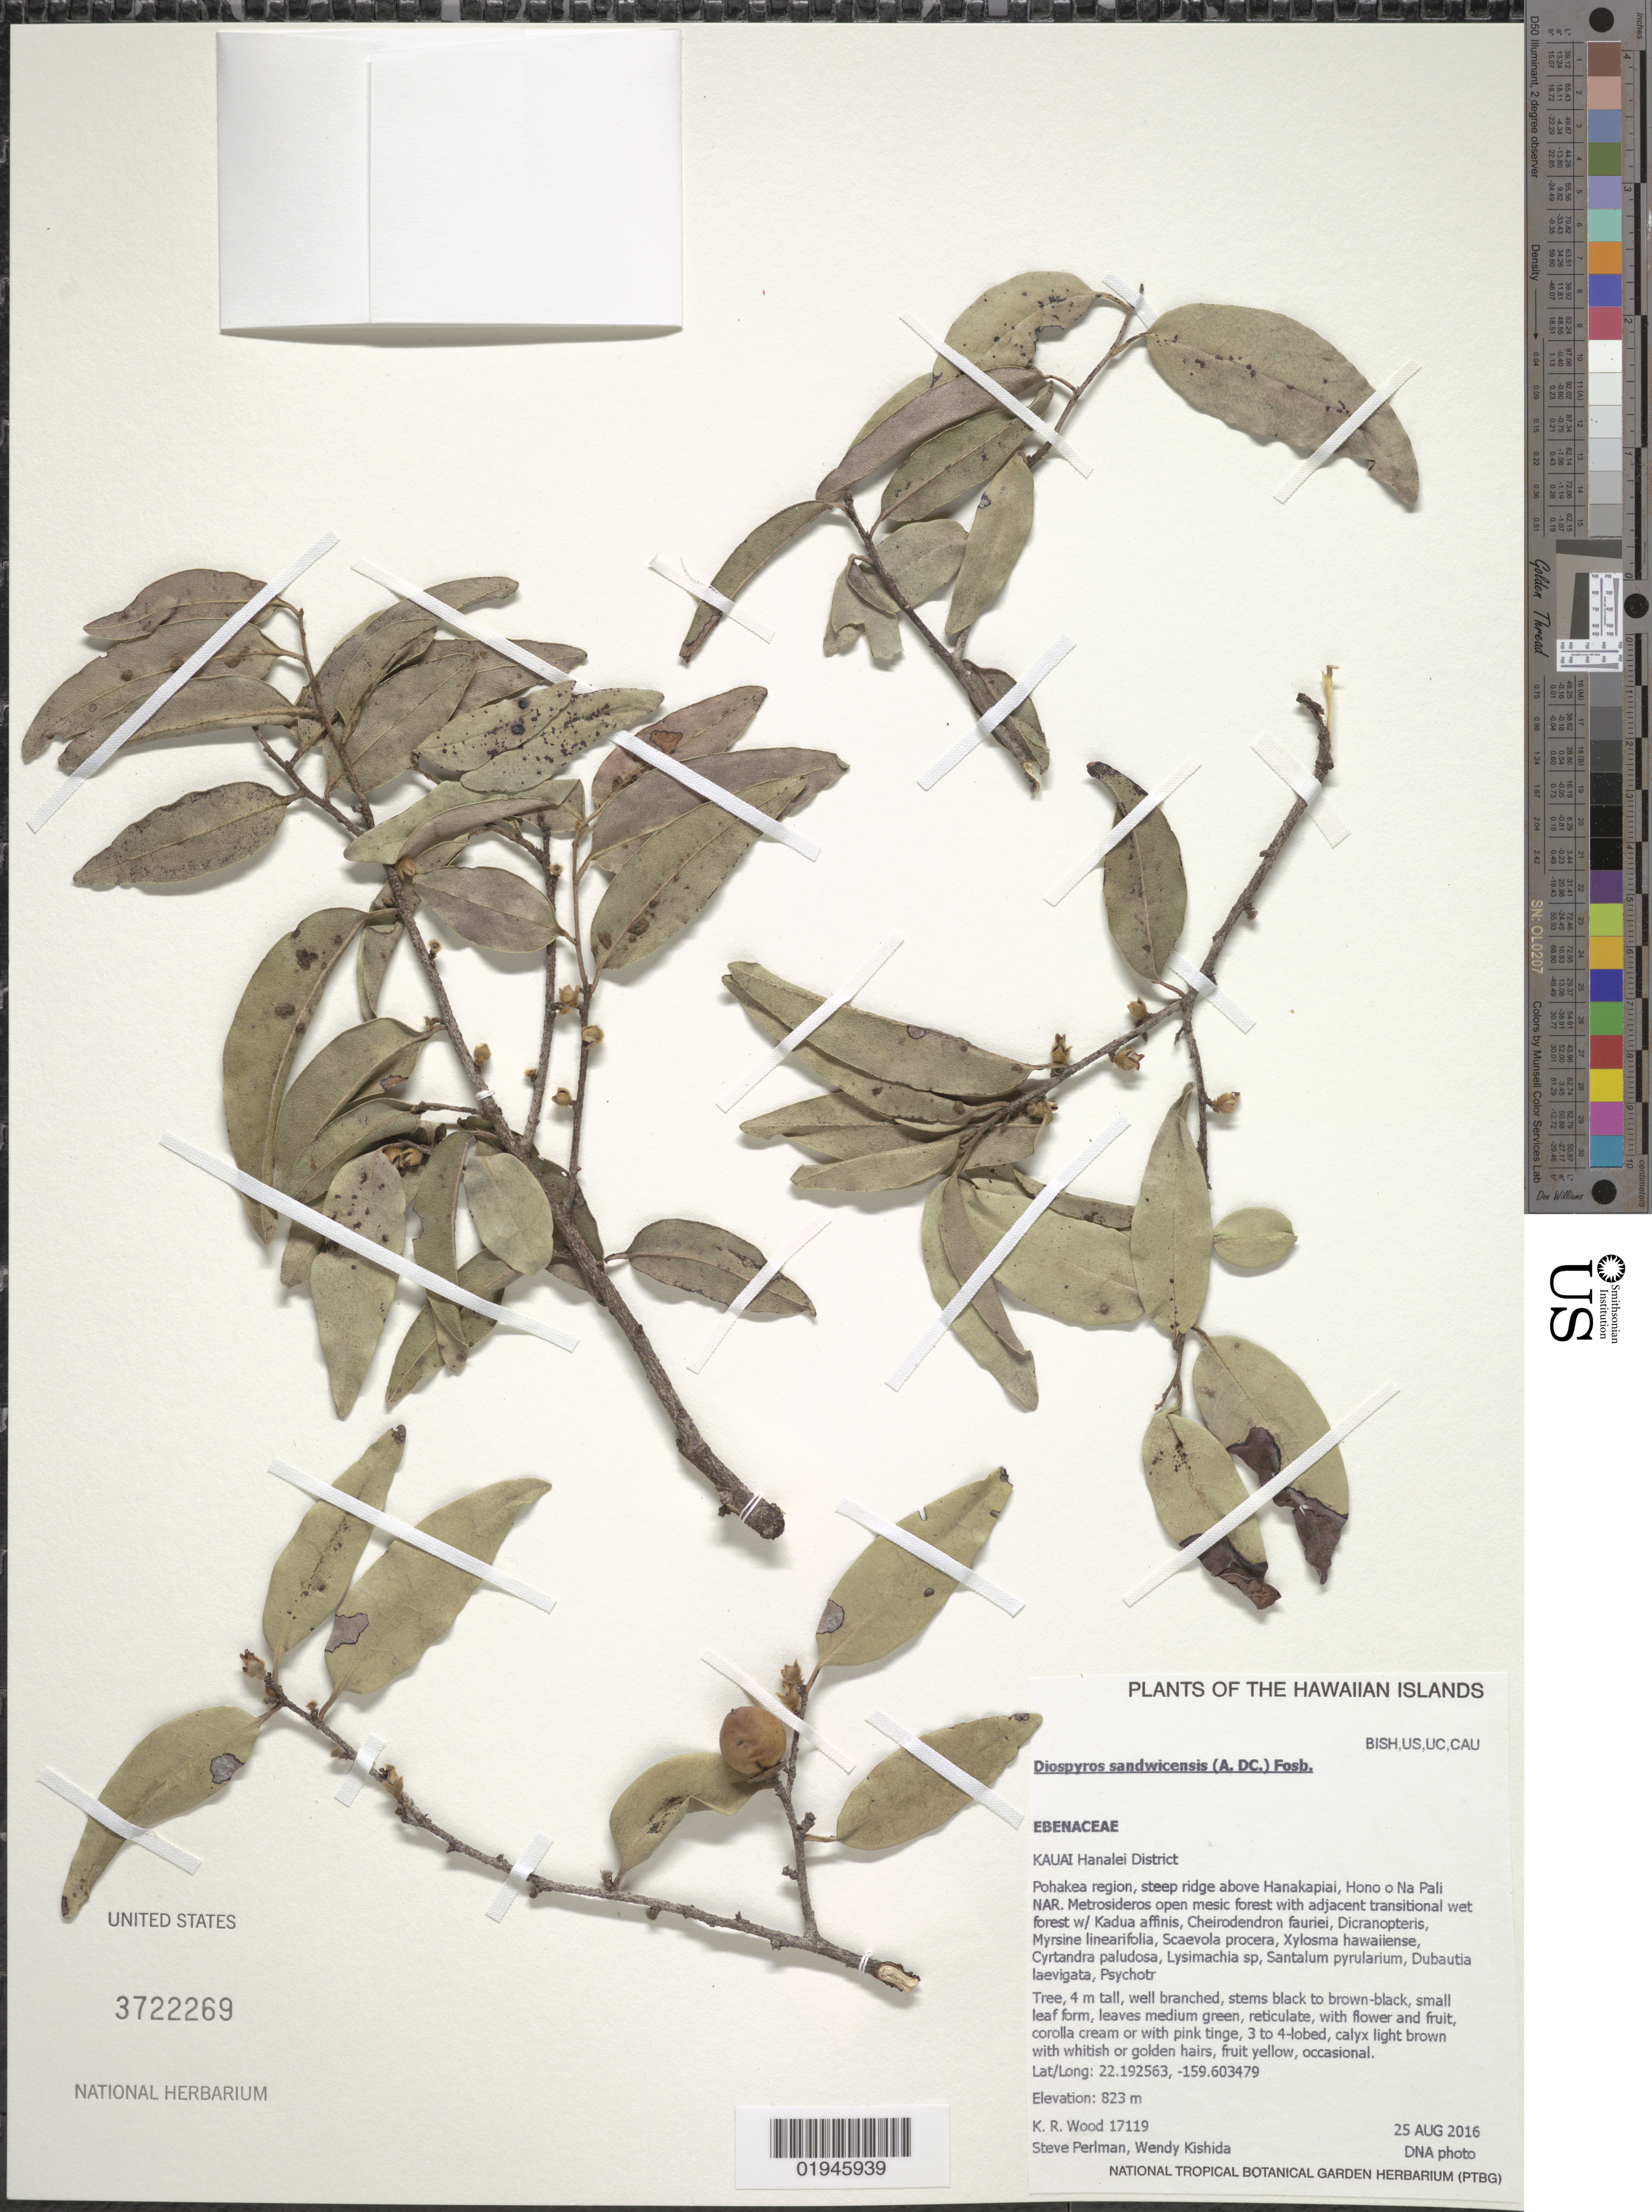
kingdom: Plantae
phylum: Tracheophyta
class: Magnoliopsida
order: Ericales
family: Ebenaceae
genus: Diospyros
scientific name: Diospyros sandwicensis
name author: (A. DC.) Fosberg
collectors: K. R. Wood, S. P. Perlman & W. Kishida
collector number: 17119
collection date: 2016-08-25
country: United States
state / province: Hawaii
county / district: Kauai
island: Kaua'i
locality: Hanalei District, Pohakea region, steep ridge above Hanakapiai, Hono o Na Pali NAR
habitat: Open mesic forest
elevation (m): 823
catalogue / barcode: US 3722269